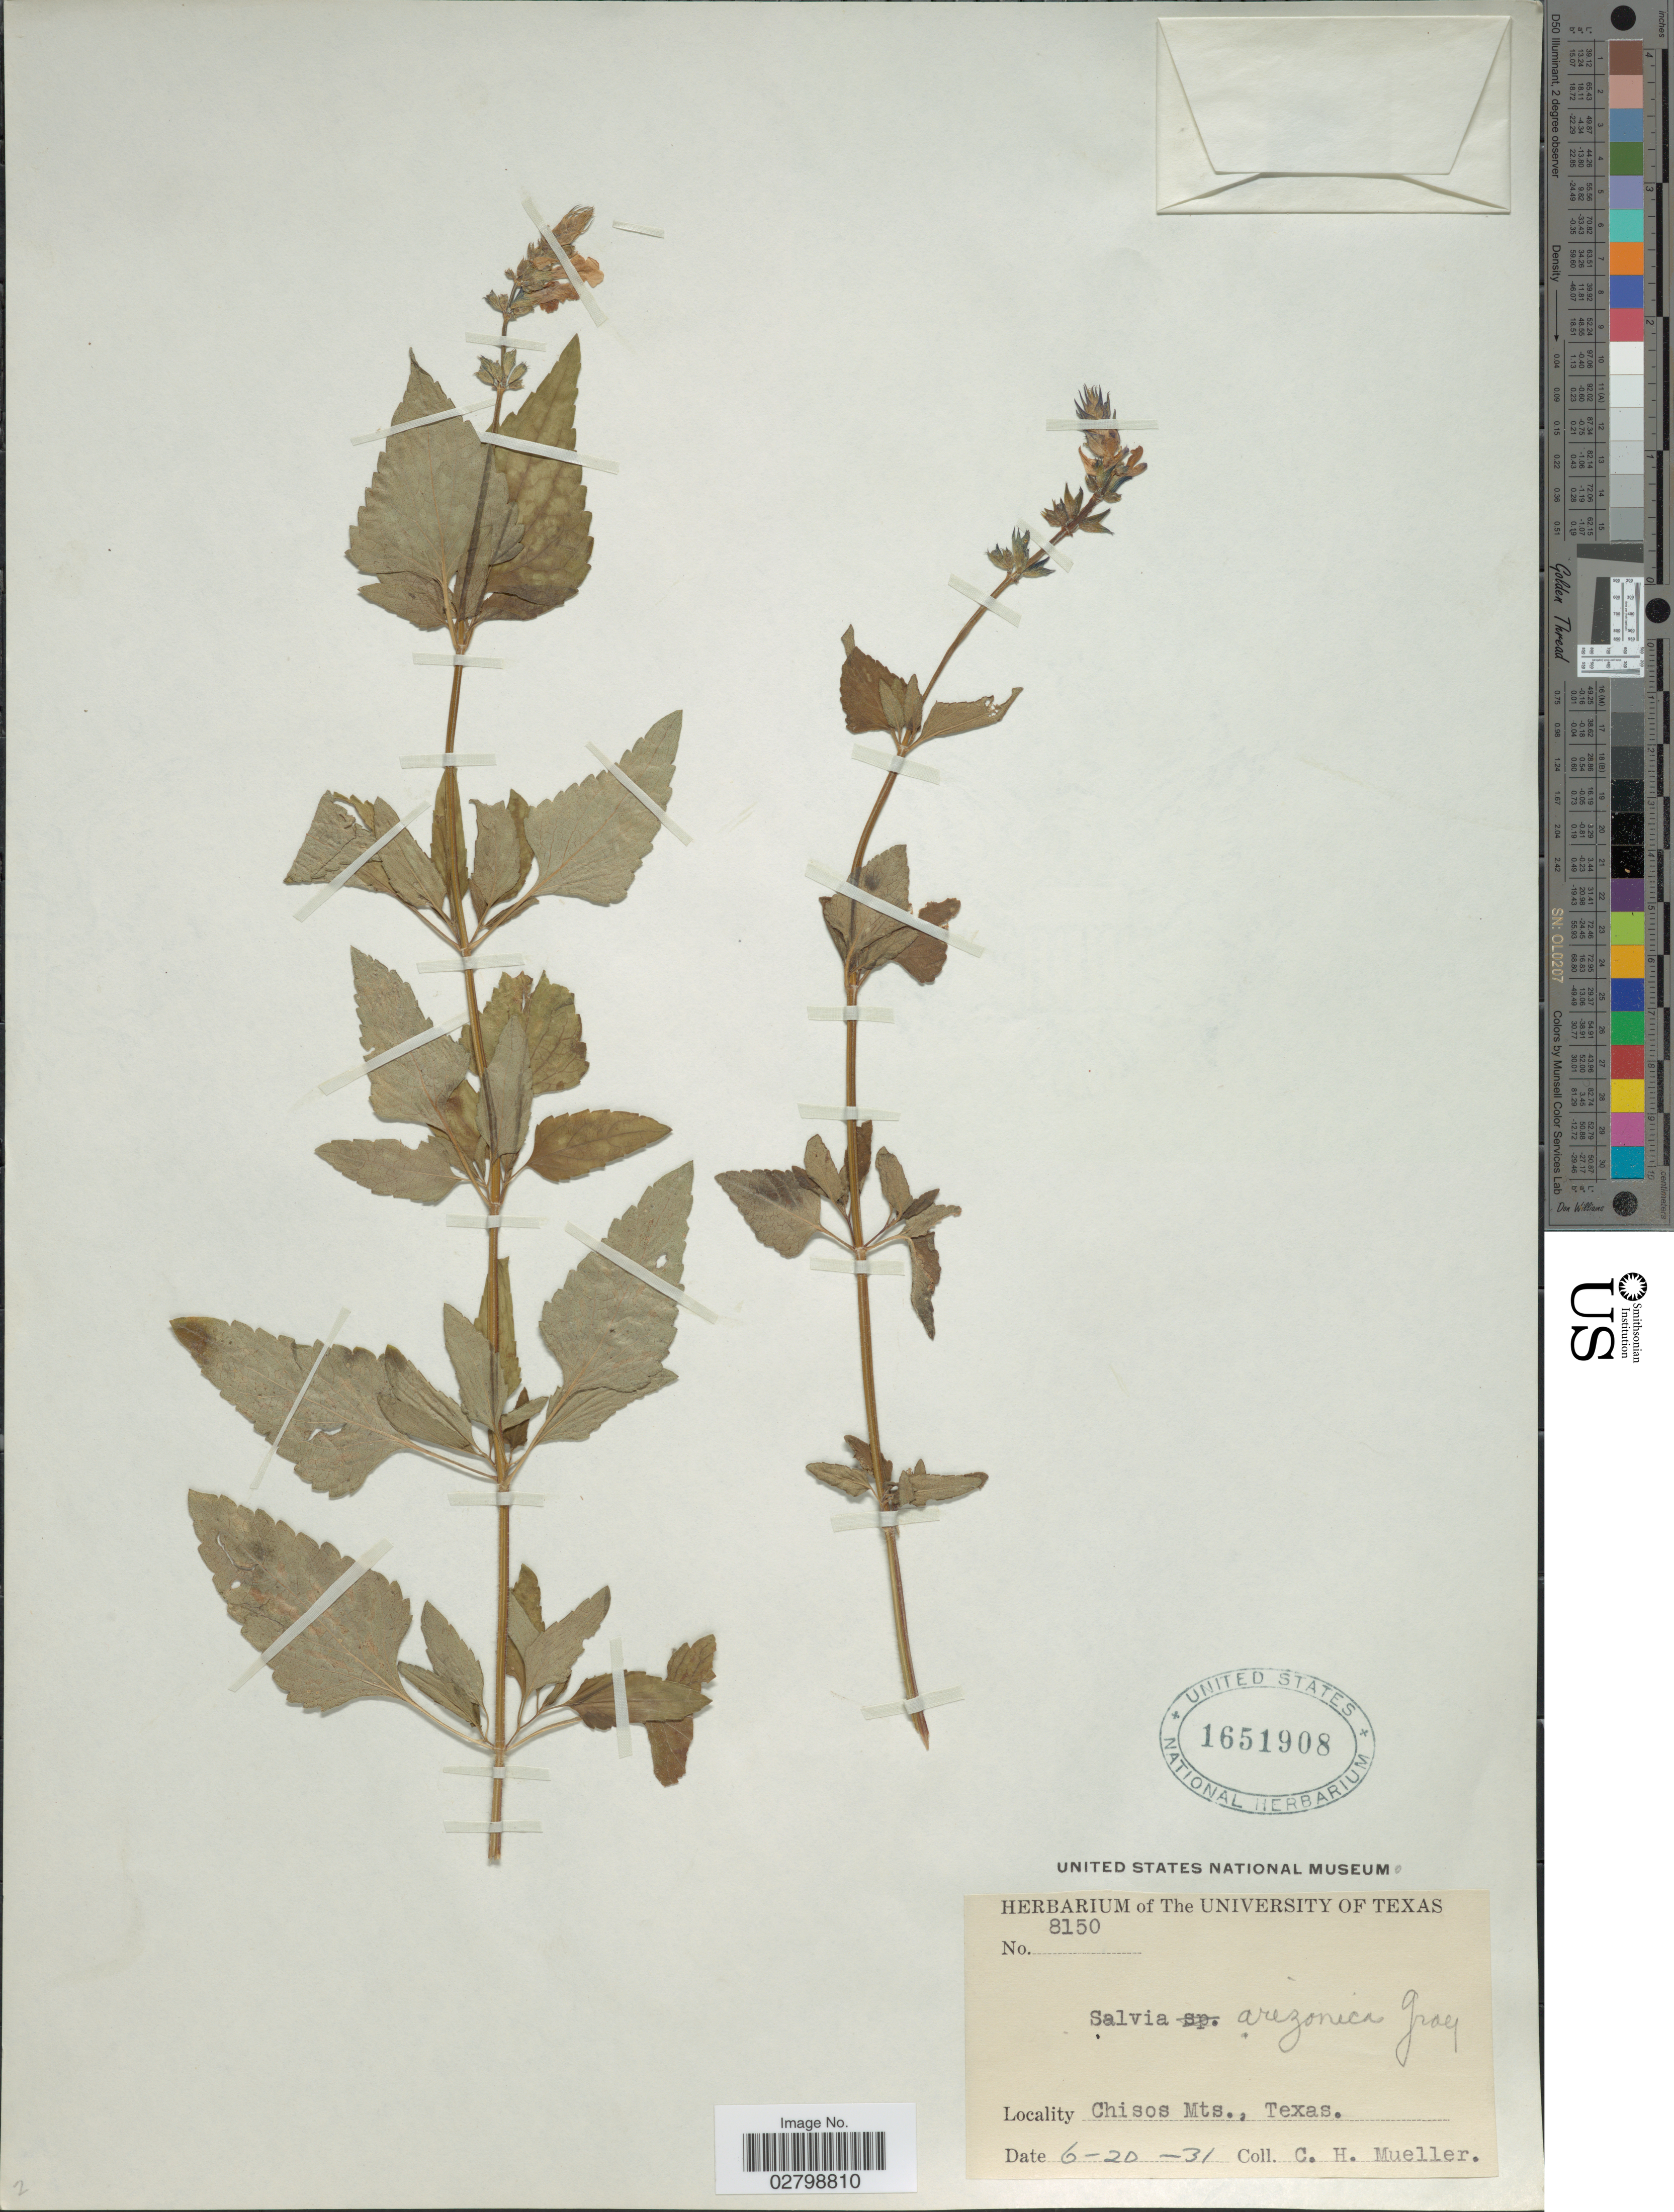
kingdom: Plantae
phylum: Tracheophyta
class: Magnoliopsida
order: Lamiales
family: Lamiaceae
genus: Salvia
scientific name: Salvia arizonica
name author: A. Gray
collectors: C. H. Mueller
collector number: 8150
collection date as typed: Transcribed d/m/y: 20/6/31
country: United States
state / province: Texas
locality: Chisos Mts.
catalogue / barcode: US 1651908